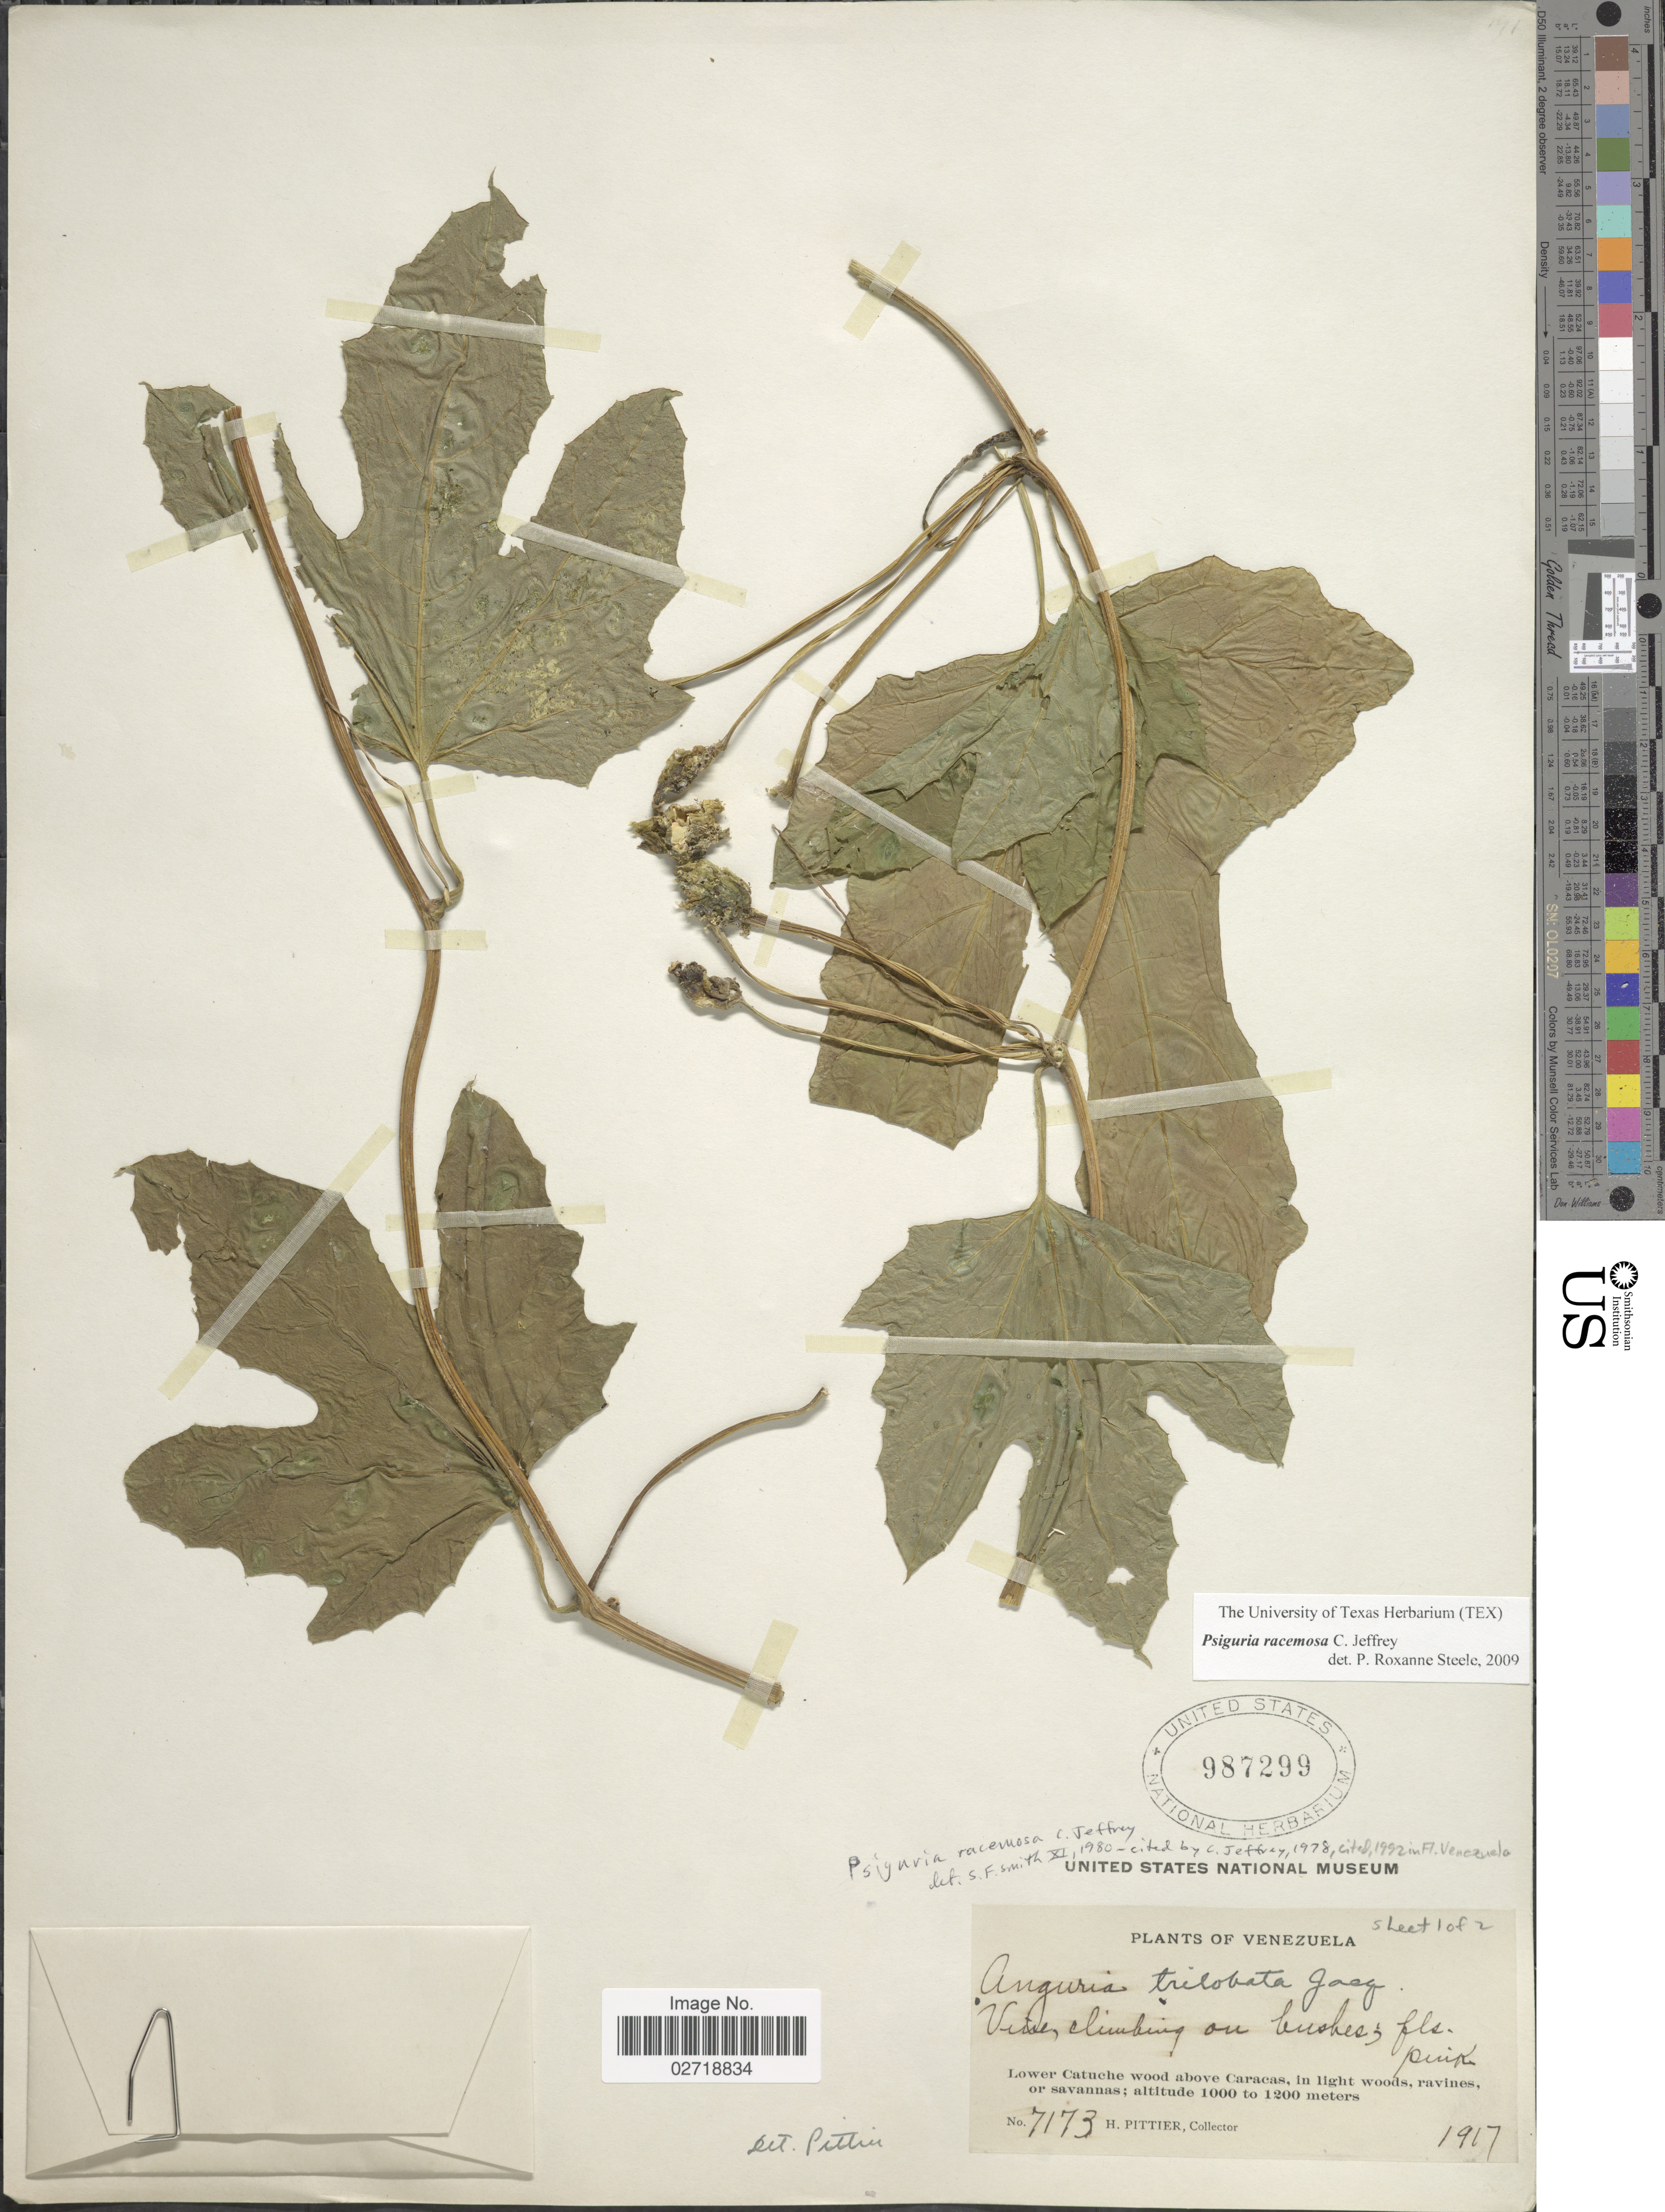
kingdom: Plantae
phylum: Tracheophyta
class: Magnoliopsida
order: Cucurbitales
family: Cucurbitaceae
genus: Psiguria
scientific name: Psiguria racemosa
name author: C. Jeffrey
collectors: H. F. Pittier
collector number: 7173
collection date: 1917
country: Venezuela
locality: Lower Catuche, wood above Caracas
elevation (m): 1000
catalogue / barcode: US 987299